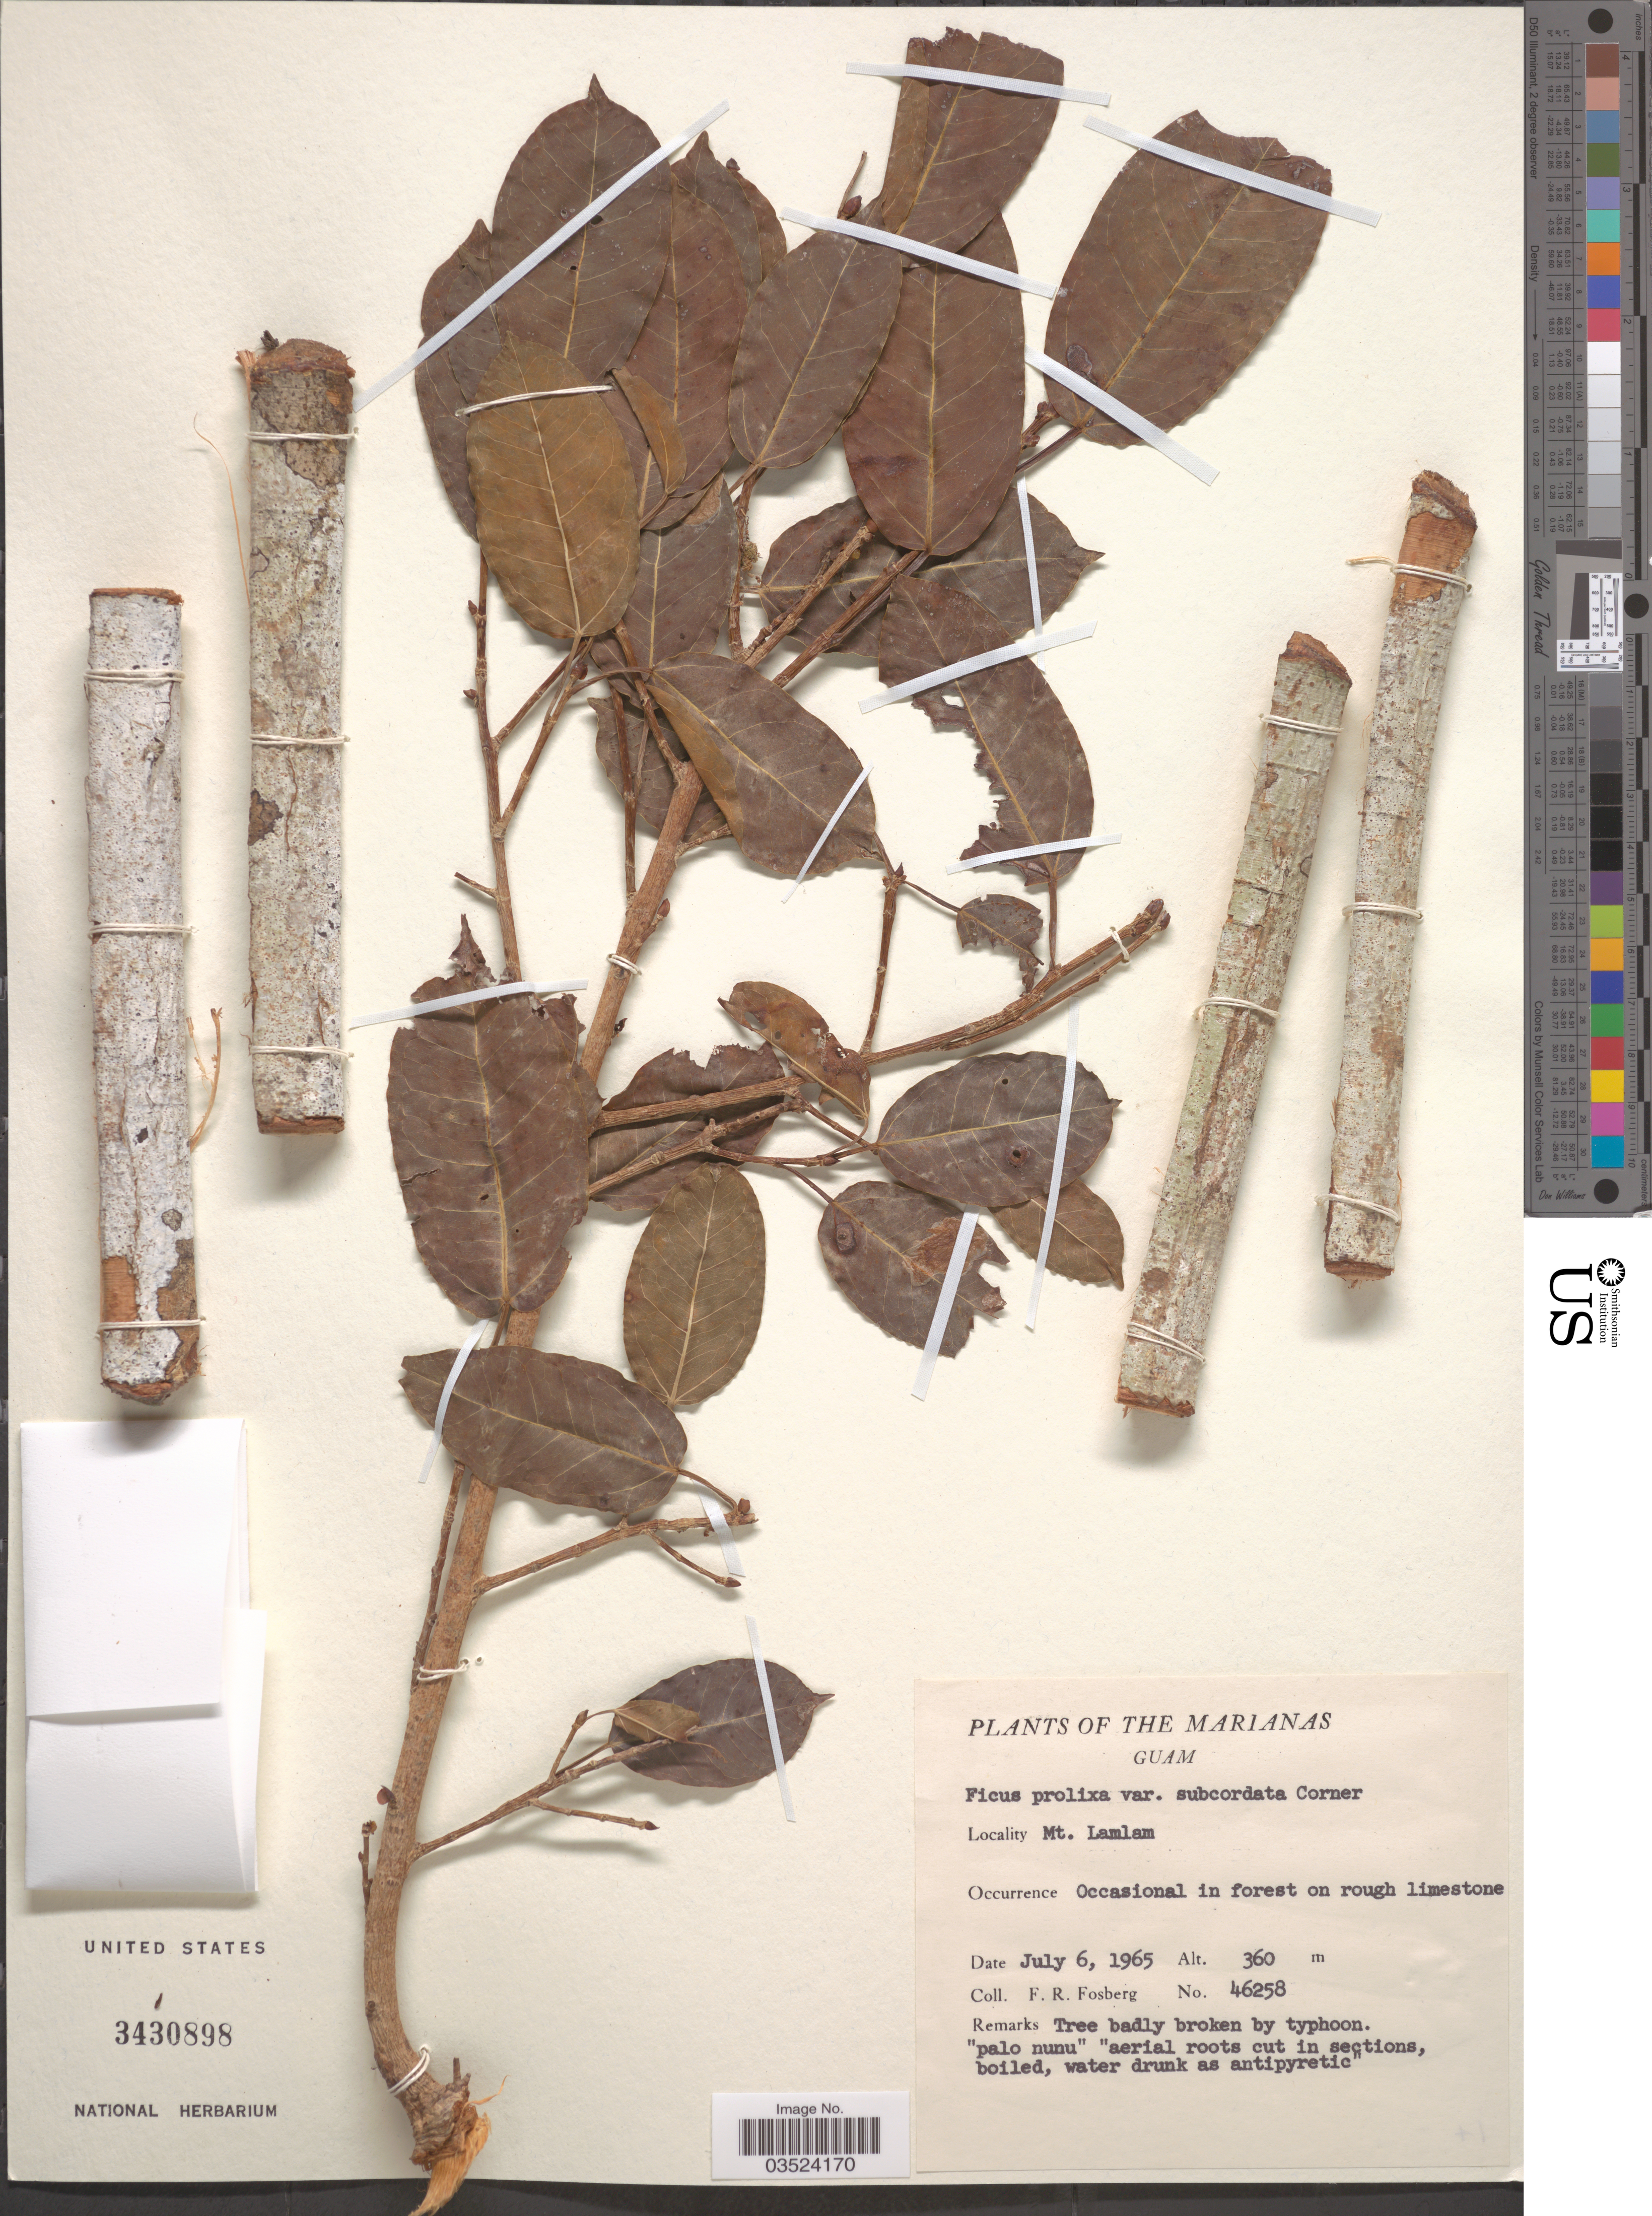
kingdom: Plantae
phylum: Tracheophyta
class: Magnoliopsida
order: Rosales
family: Moraceae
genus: Ficus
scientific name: Ficus prolixa var. subcordata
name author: Corner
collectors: F. R. Fosberg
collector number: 46258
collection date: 1965-07-06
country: Guam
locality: The Marianas. Mt. Lamlam.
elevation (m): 360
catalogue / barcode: US 3430898